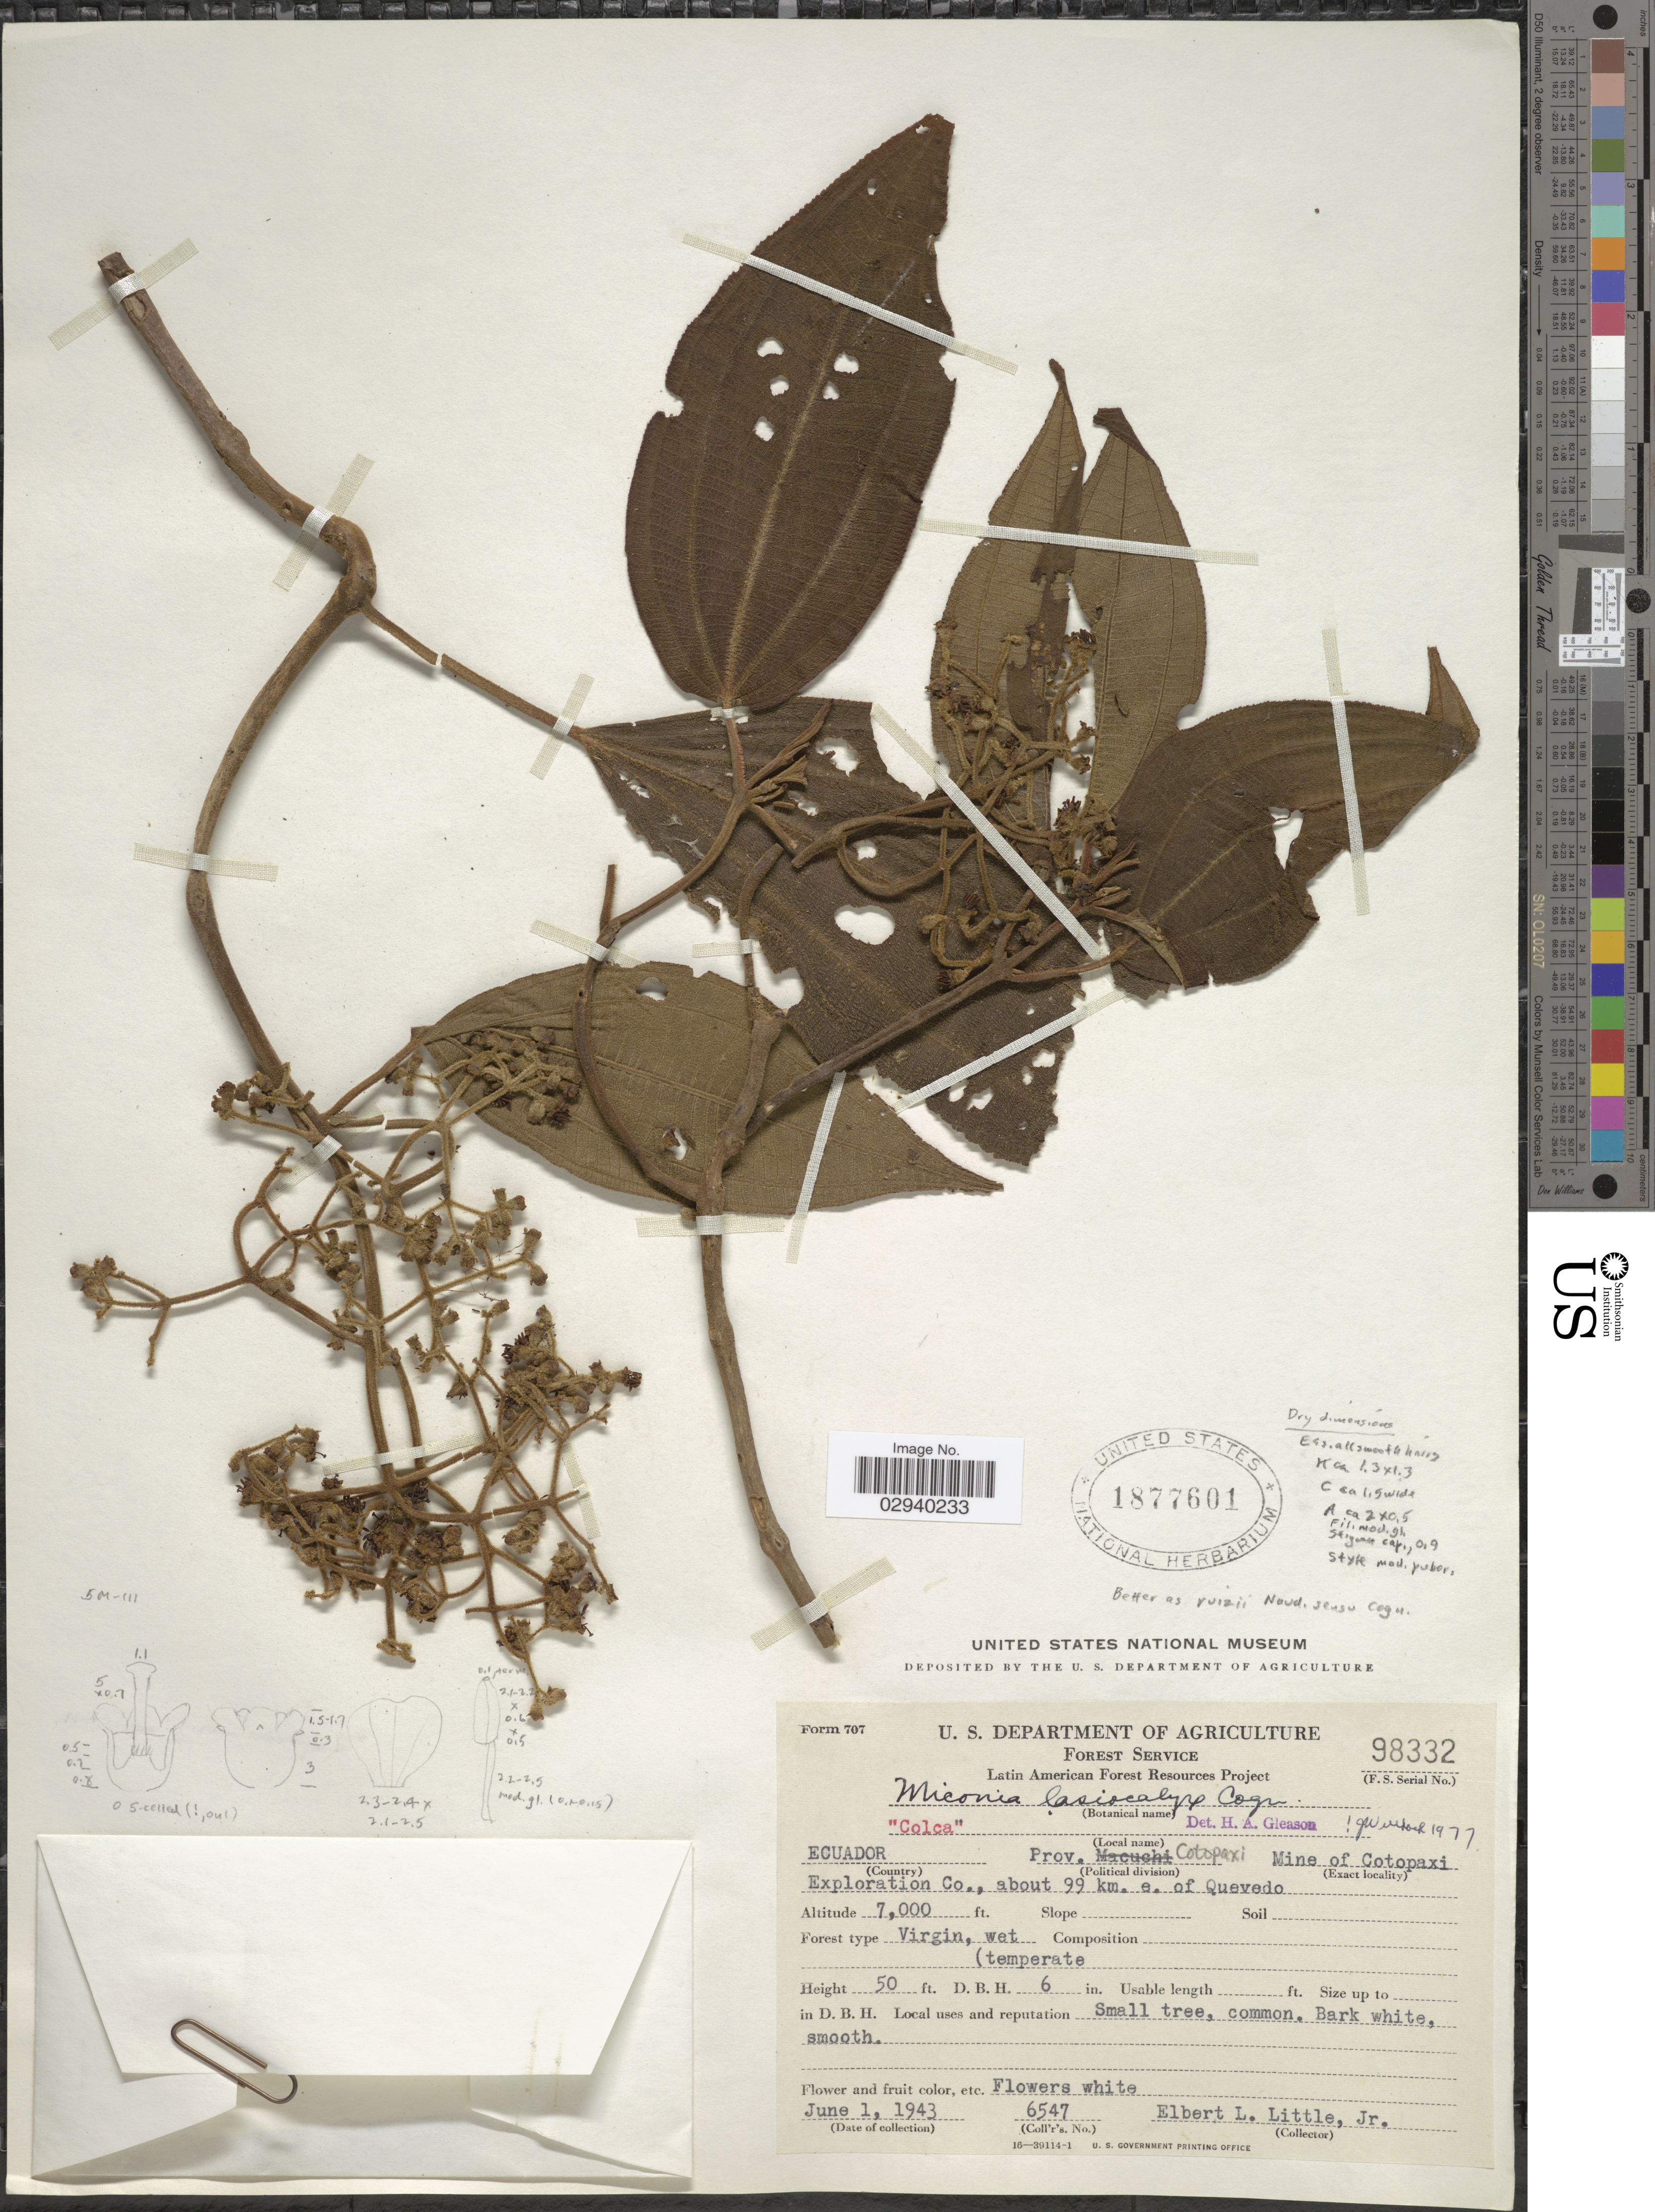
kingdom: Plantae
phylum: Tracheophyta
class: Magnoliopsida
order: Myrtales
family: Melastomataceae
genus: Miconia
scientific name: Miconia lasiocalyx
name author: Cogn.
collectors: E. L. Little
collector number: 6547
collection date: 1943-06-01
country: Ecuador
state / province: Cotopaxi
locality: Mine of Cotopaxi, Exploration Co., about 99 km. e. of Quevedo.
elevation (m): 2134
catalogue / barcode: US 1877601